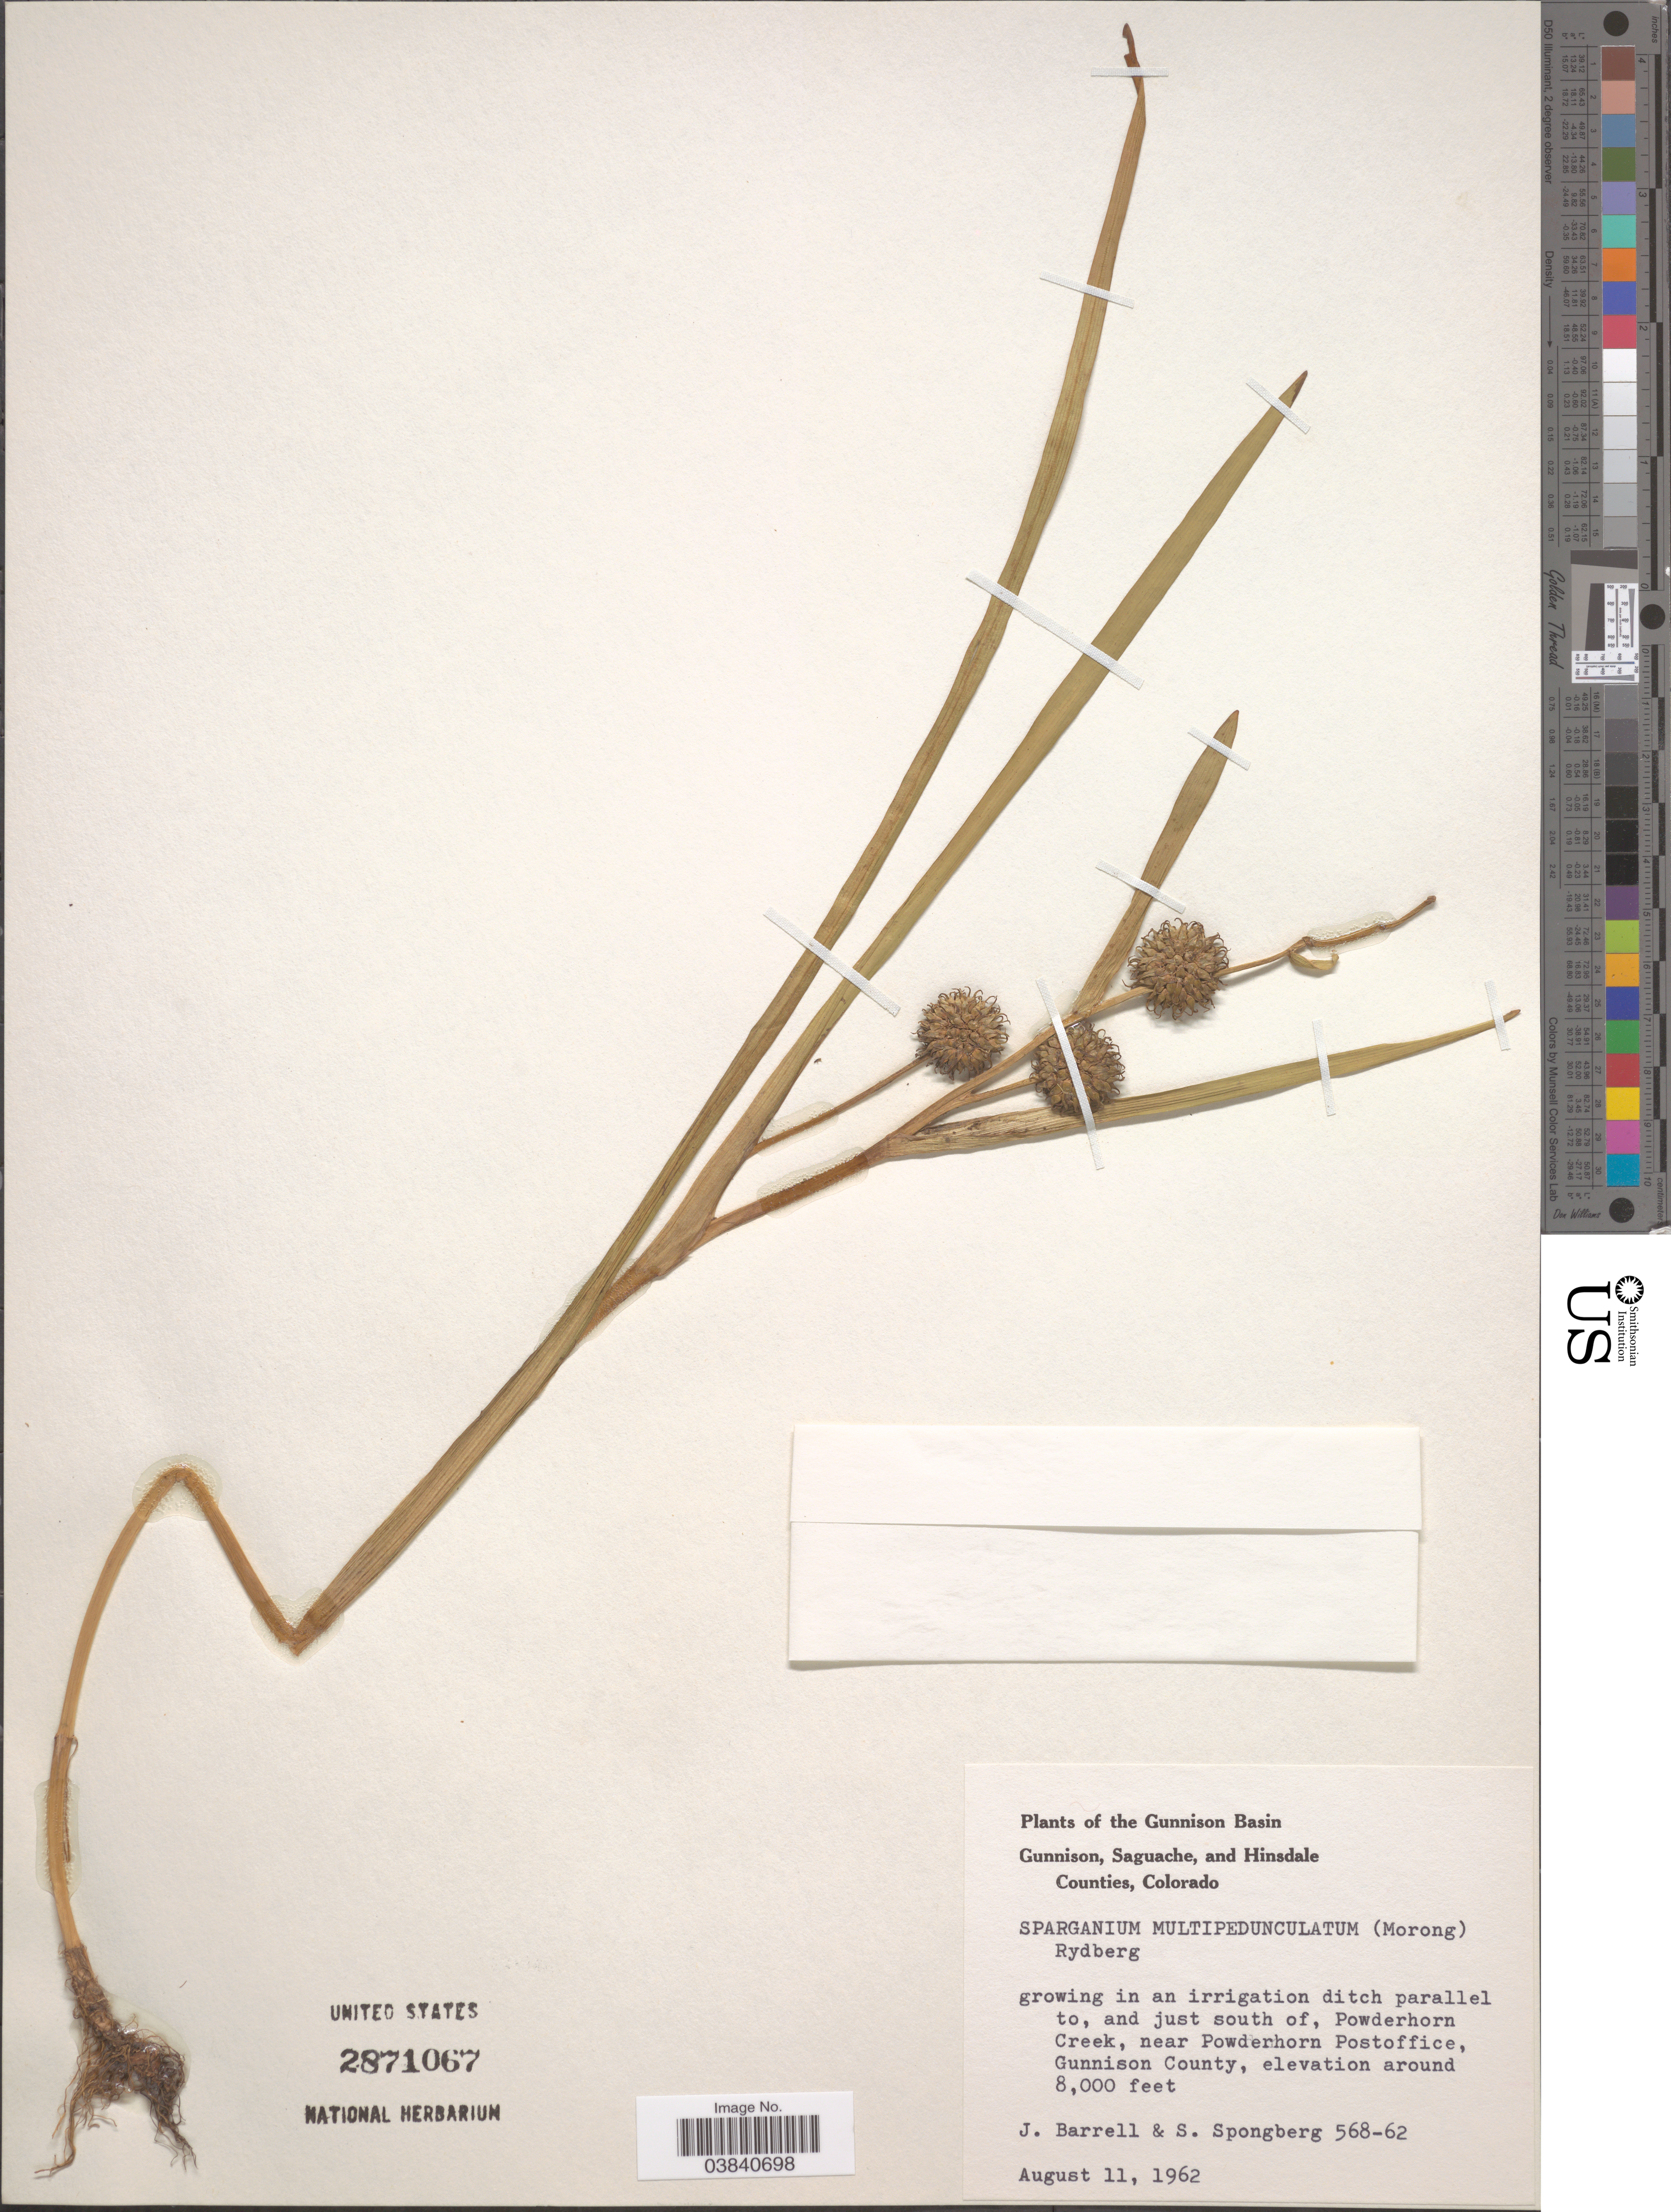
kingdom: Plantae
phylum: Tracheophyta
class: Liliopsida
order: Poales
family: Typhaceae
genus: Sparganium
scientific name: Sparganium multipedunculatum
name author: (Morong) Rydb.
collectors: J. Barrell & S. A.Spongberg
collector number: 568-62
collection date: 1962-08-11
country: United States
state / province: Colorado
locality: And just south of, Powderhorn Creek, near Powderhorn Postoffice, Gunnison County.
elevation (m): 2438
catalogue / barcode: US 2871067